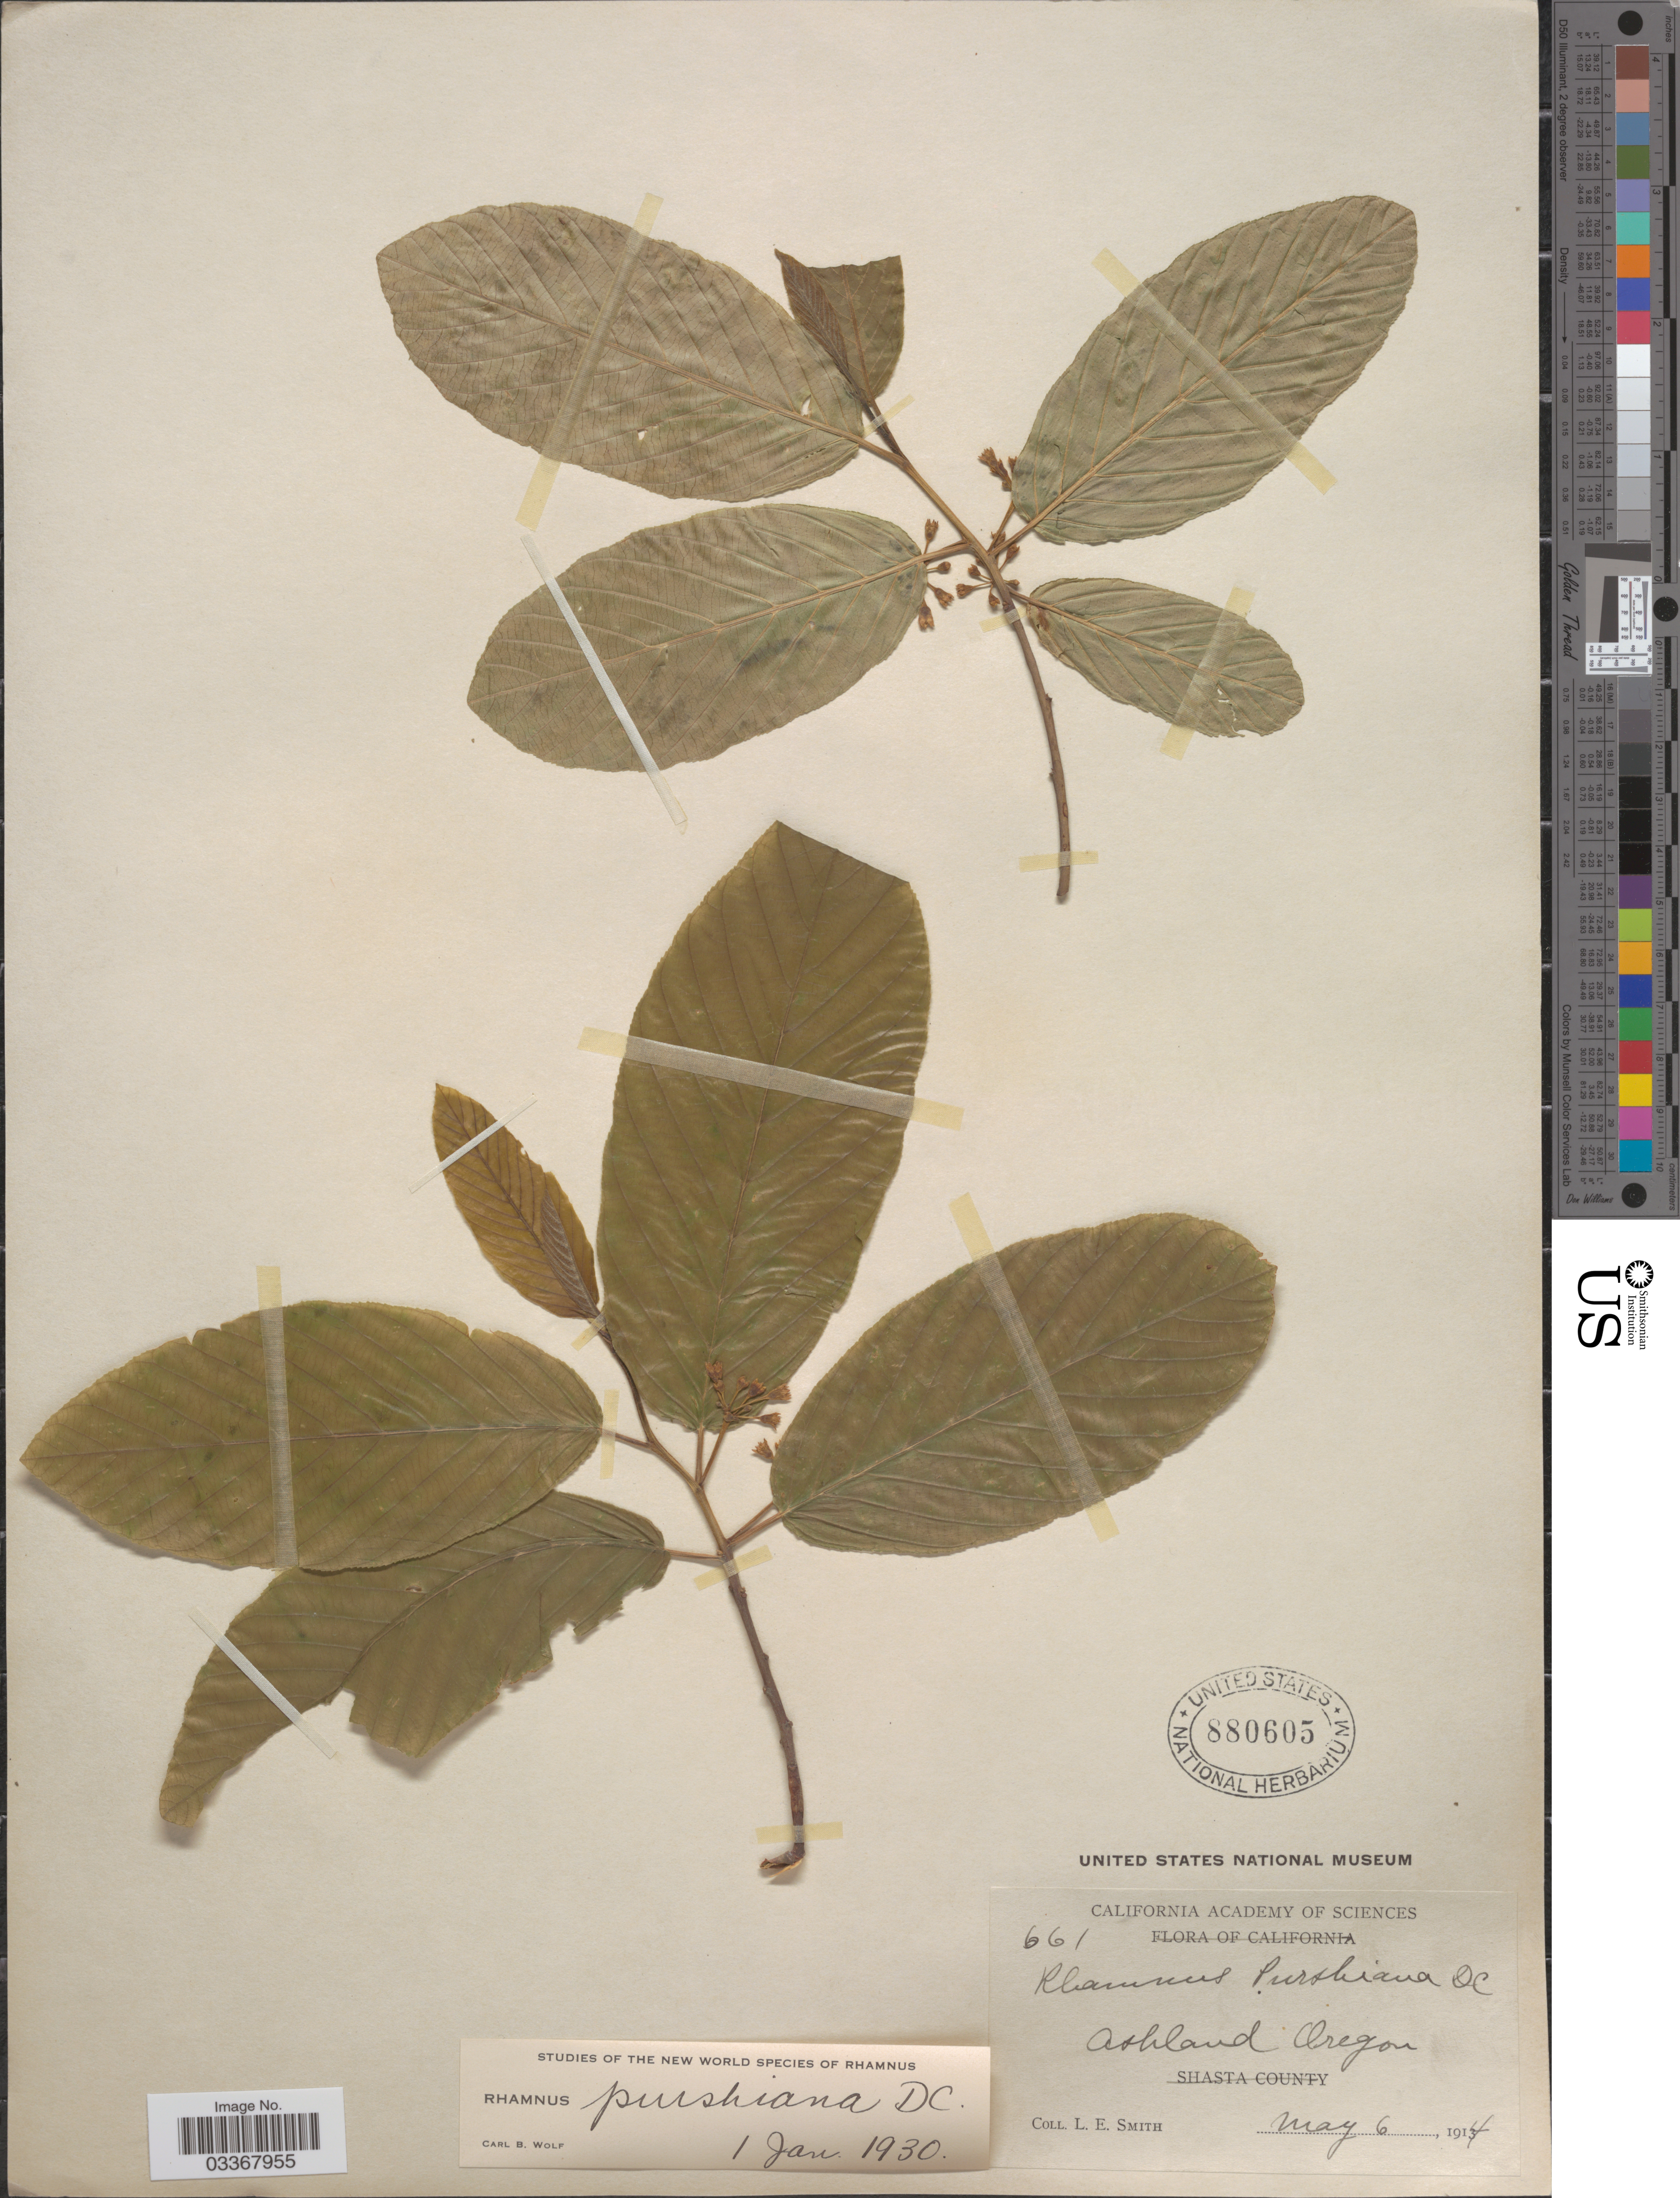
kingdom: Plantae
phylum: Tracheophyta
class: Magnoliopsida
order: Rosales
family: Rhamnaceae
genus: Frangula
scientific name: Frangula purshiana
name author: (DC.) A. Gray ex J.G. Cooper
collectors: L. E. Smith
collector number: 661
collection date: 1914-05-06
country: United States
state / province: Oregon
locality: Ashland Oregon.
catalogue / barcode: US 880605